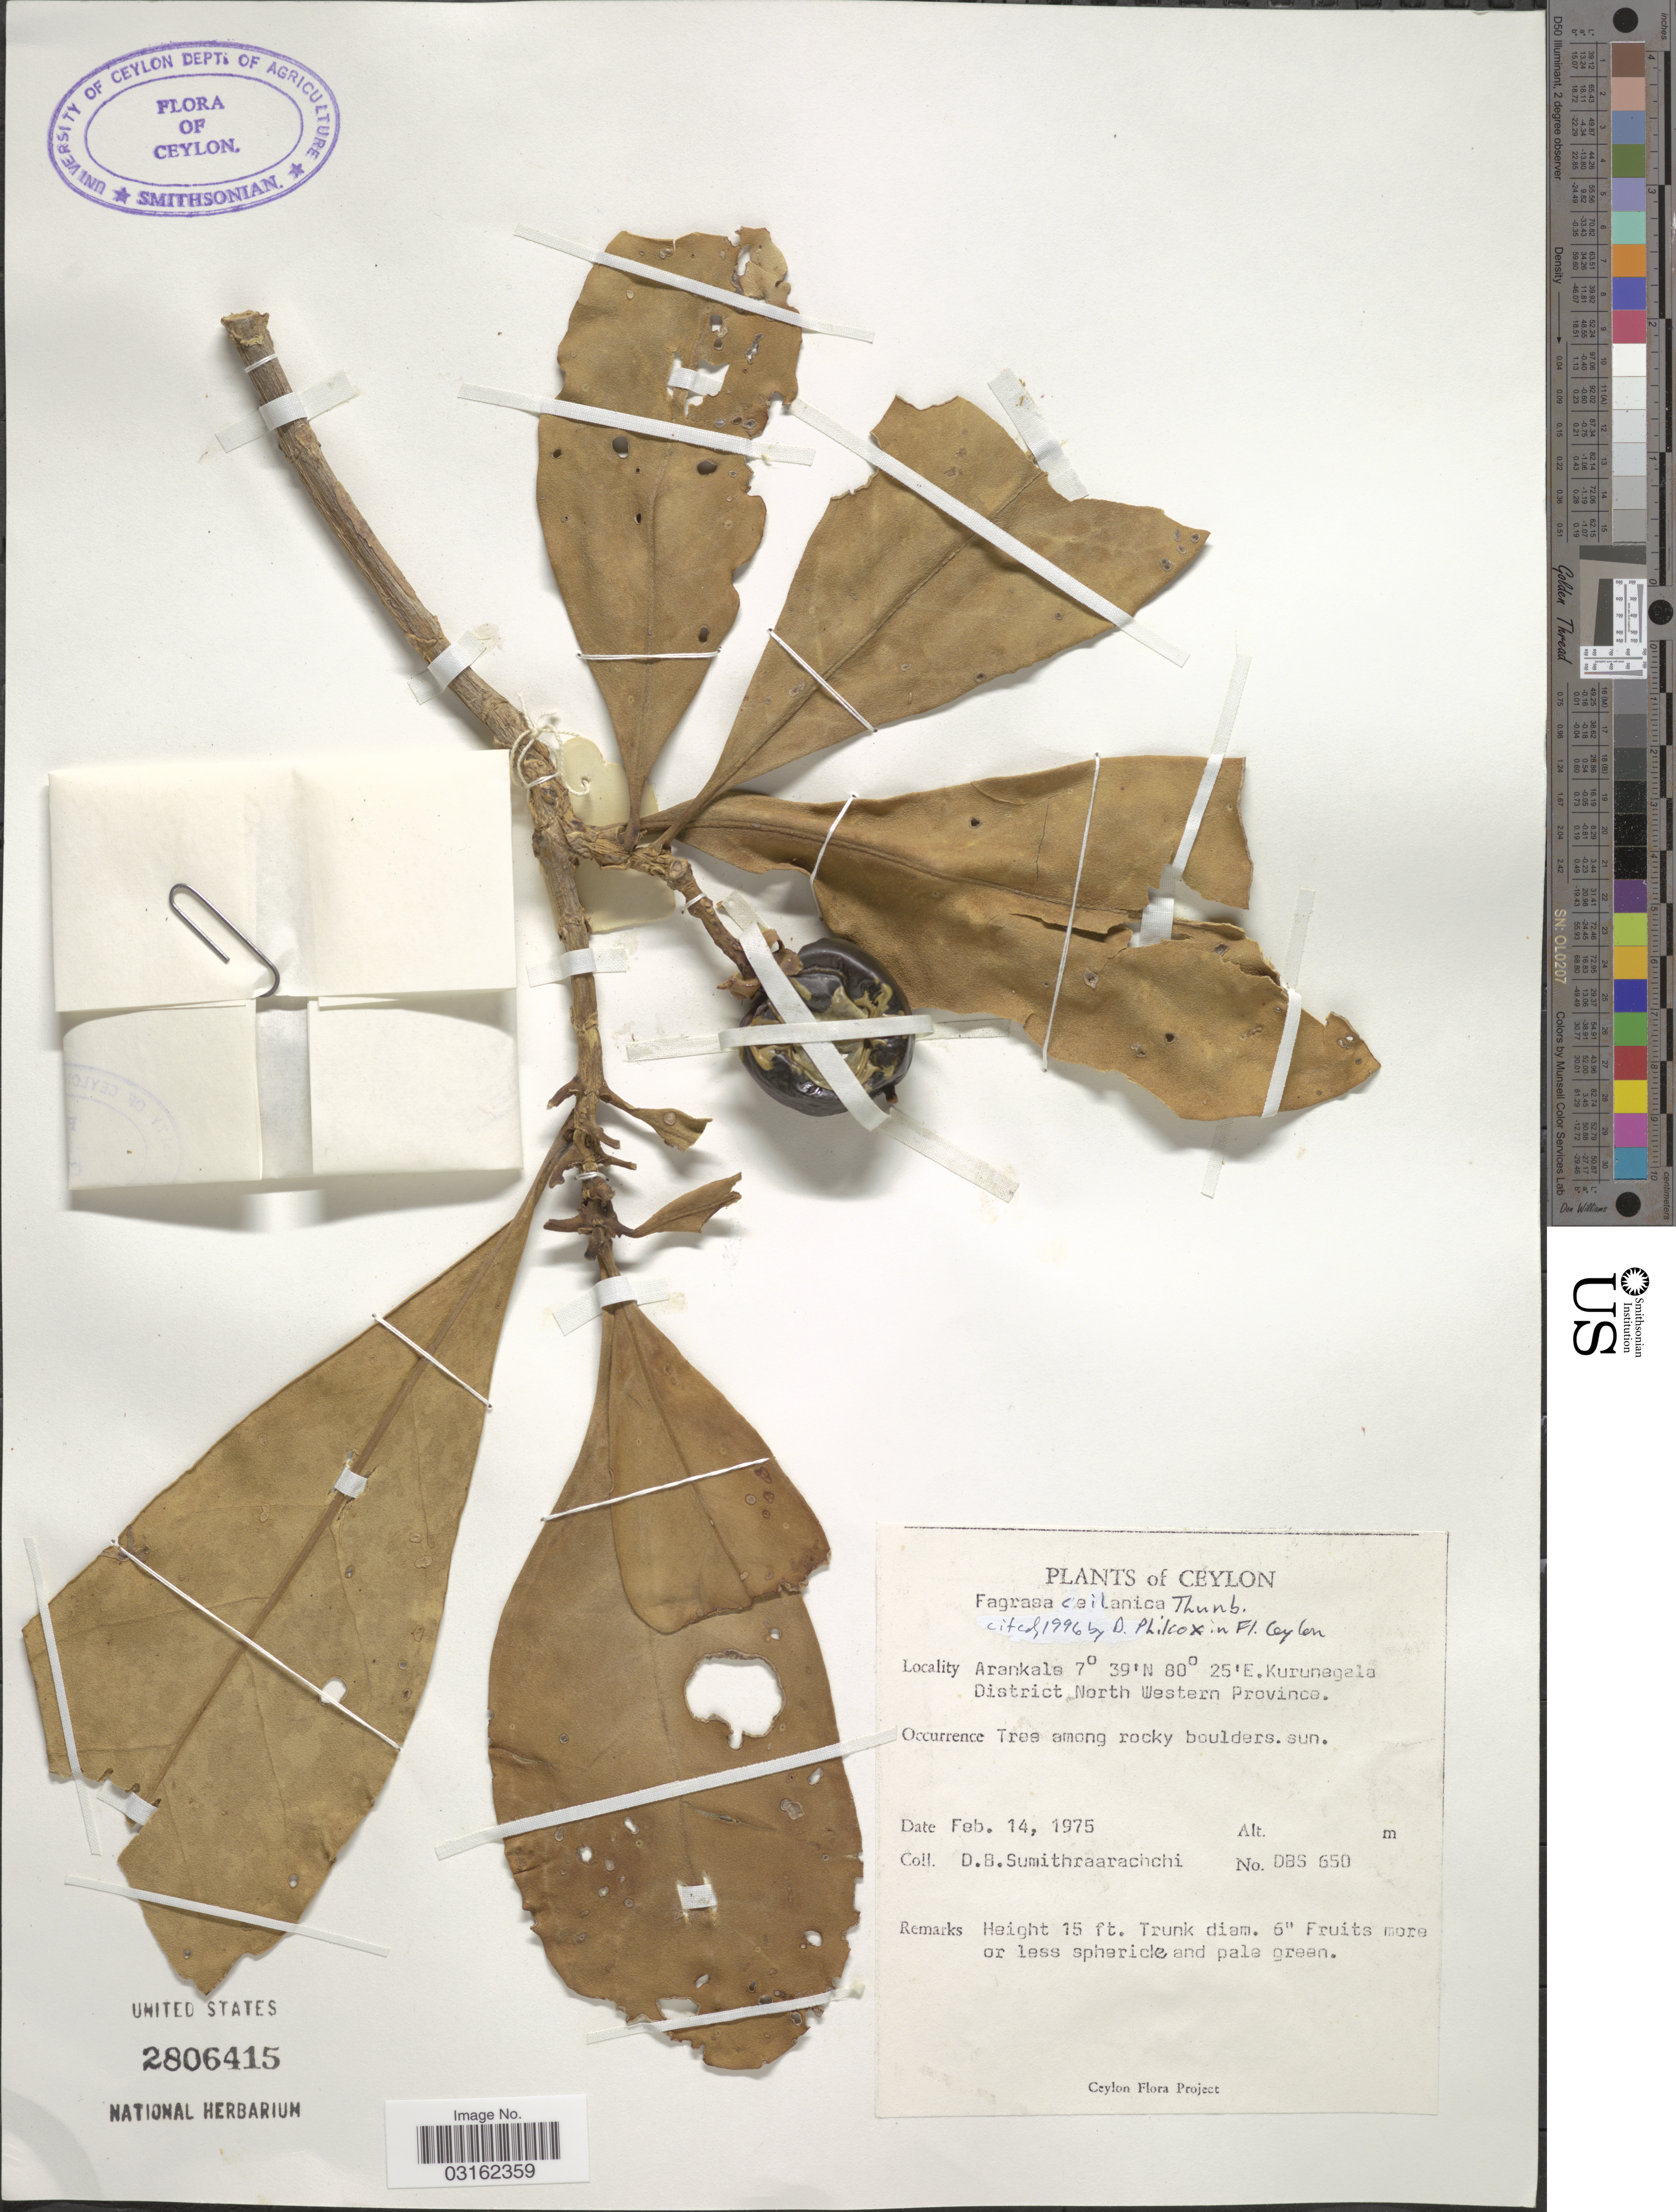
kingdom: Plantae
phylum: Tracheophyta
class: Magnoliopsida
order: Gentianales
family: Gentianaceae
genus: Fagraea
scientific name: Fagraea ceilanica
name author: Thunb.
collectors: D. B. Sumithraarachchi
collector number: DBS650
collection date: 1975-02-14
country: Sri Lanka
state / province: North Western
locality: Ceylon, Arankale, Kurunegala District.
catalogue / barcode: US 2806415